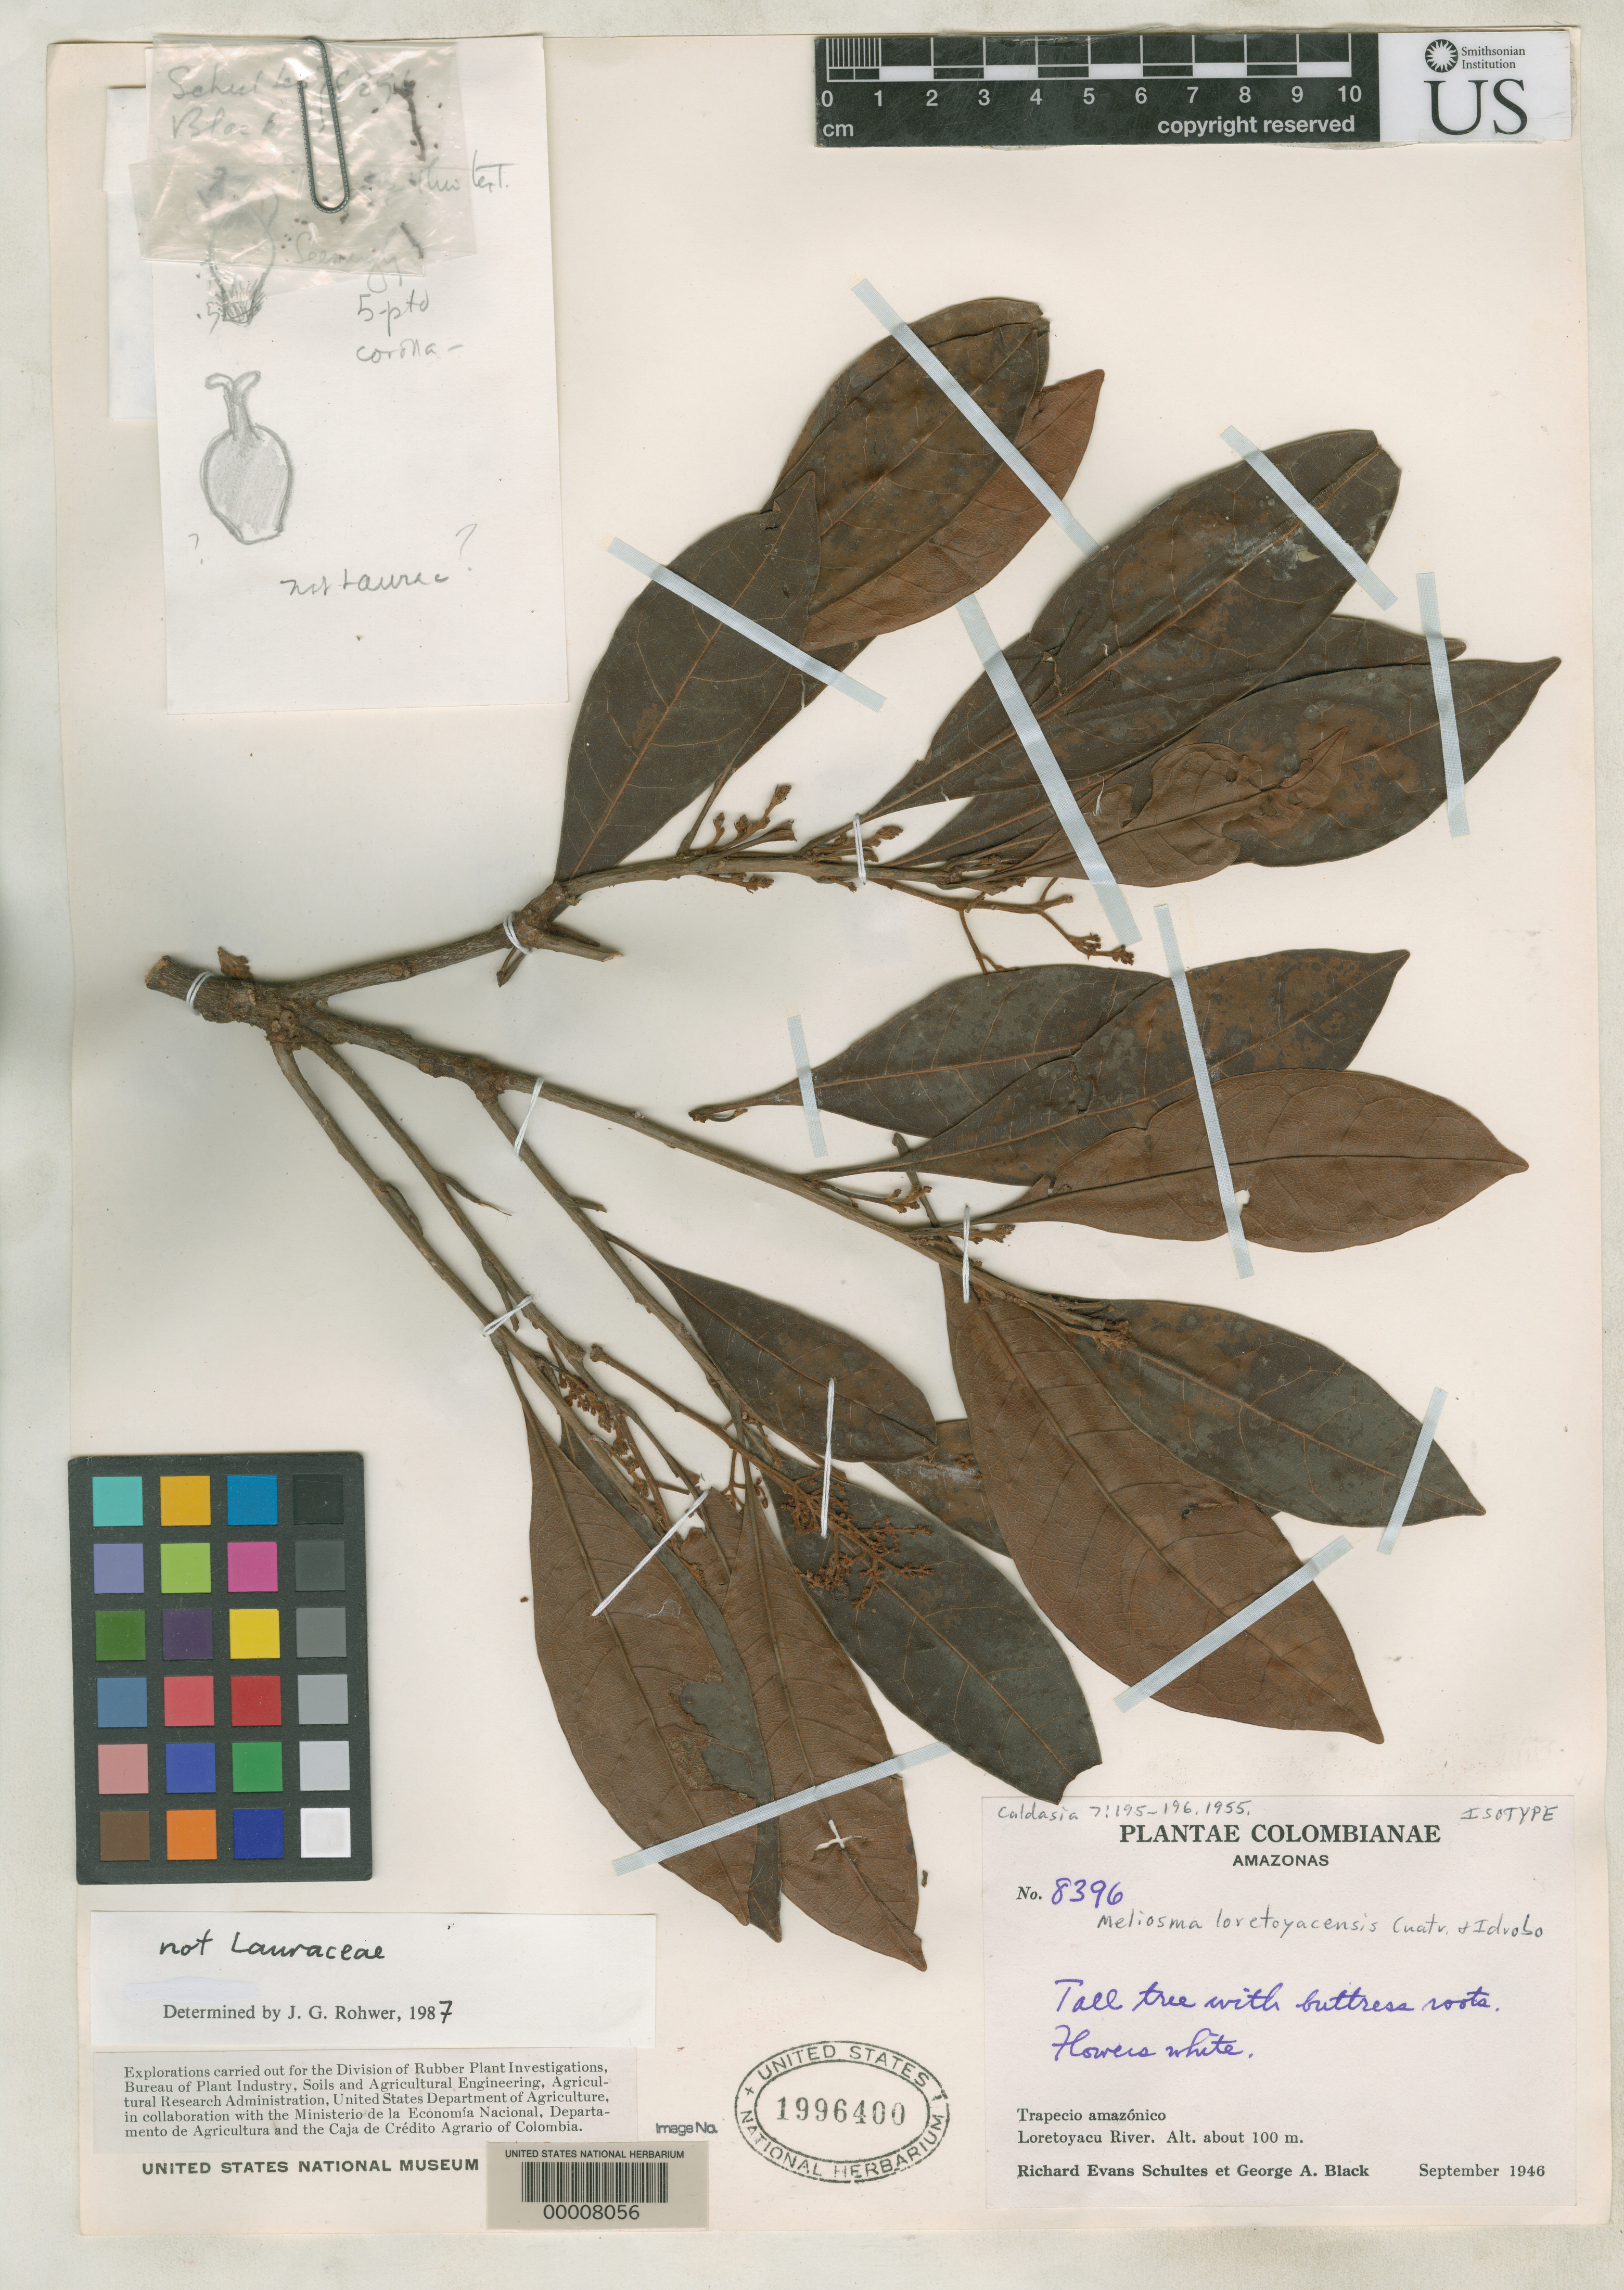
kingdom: Plantae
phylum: Tracheophyta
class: Magnoliopsida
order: Proteales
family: Sabiaceae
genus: Meliosma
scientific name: Meliosma loretoyacensis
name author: Cuatrec. & Idrobo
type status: Isotype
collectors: R. E. Schultes & G. A. Black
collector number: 8396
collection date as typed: Sep 1946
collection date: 1946-09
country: Colombia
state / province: Amazônas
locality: Loreta-Yacu River.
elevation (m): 100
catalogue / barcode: US 1996400